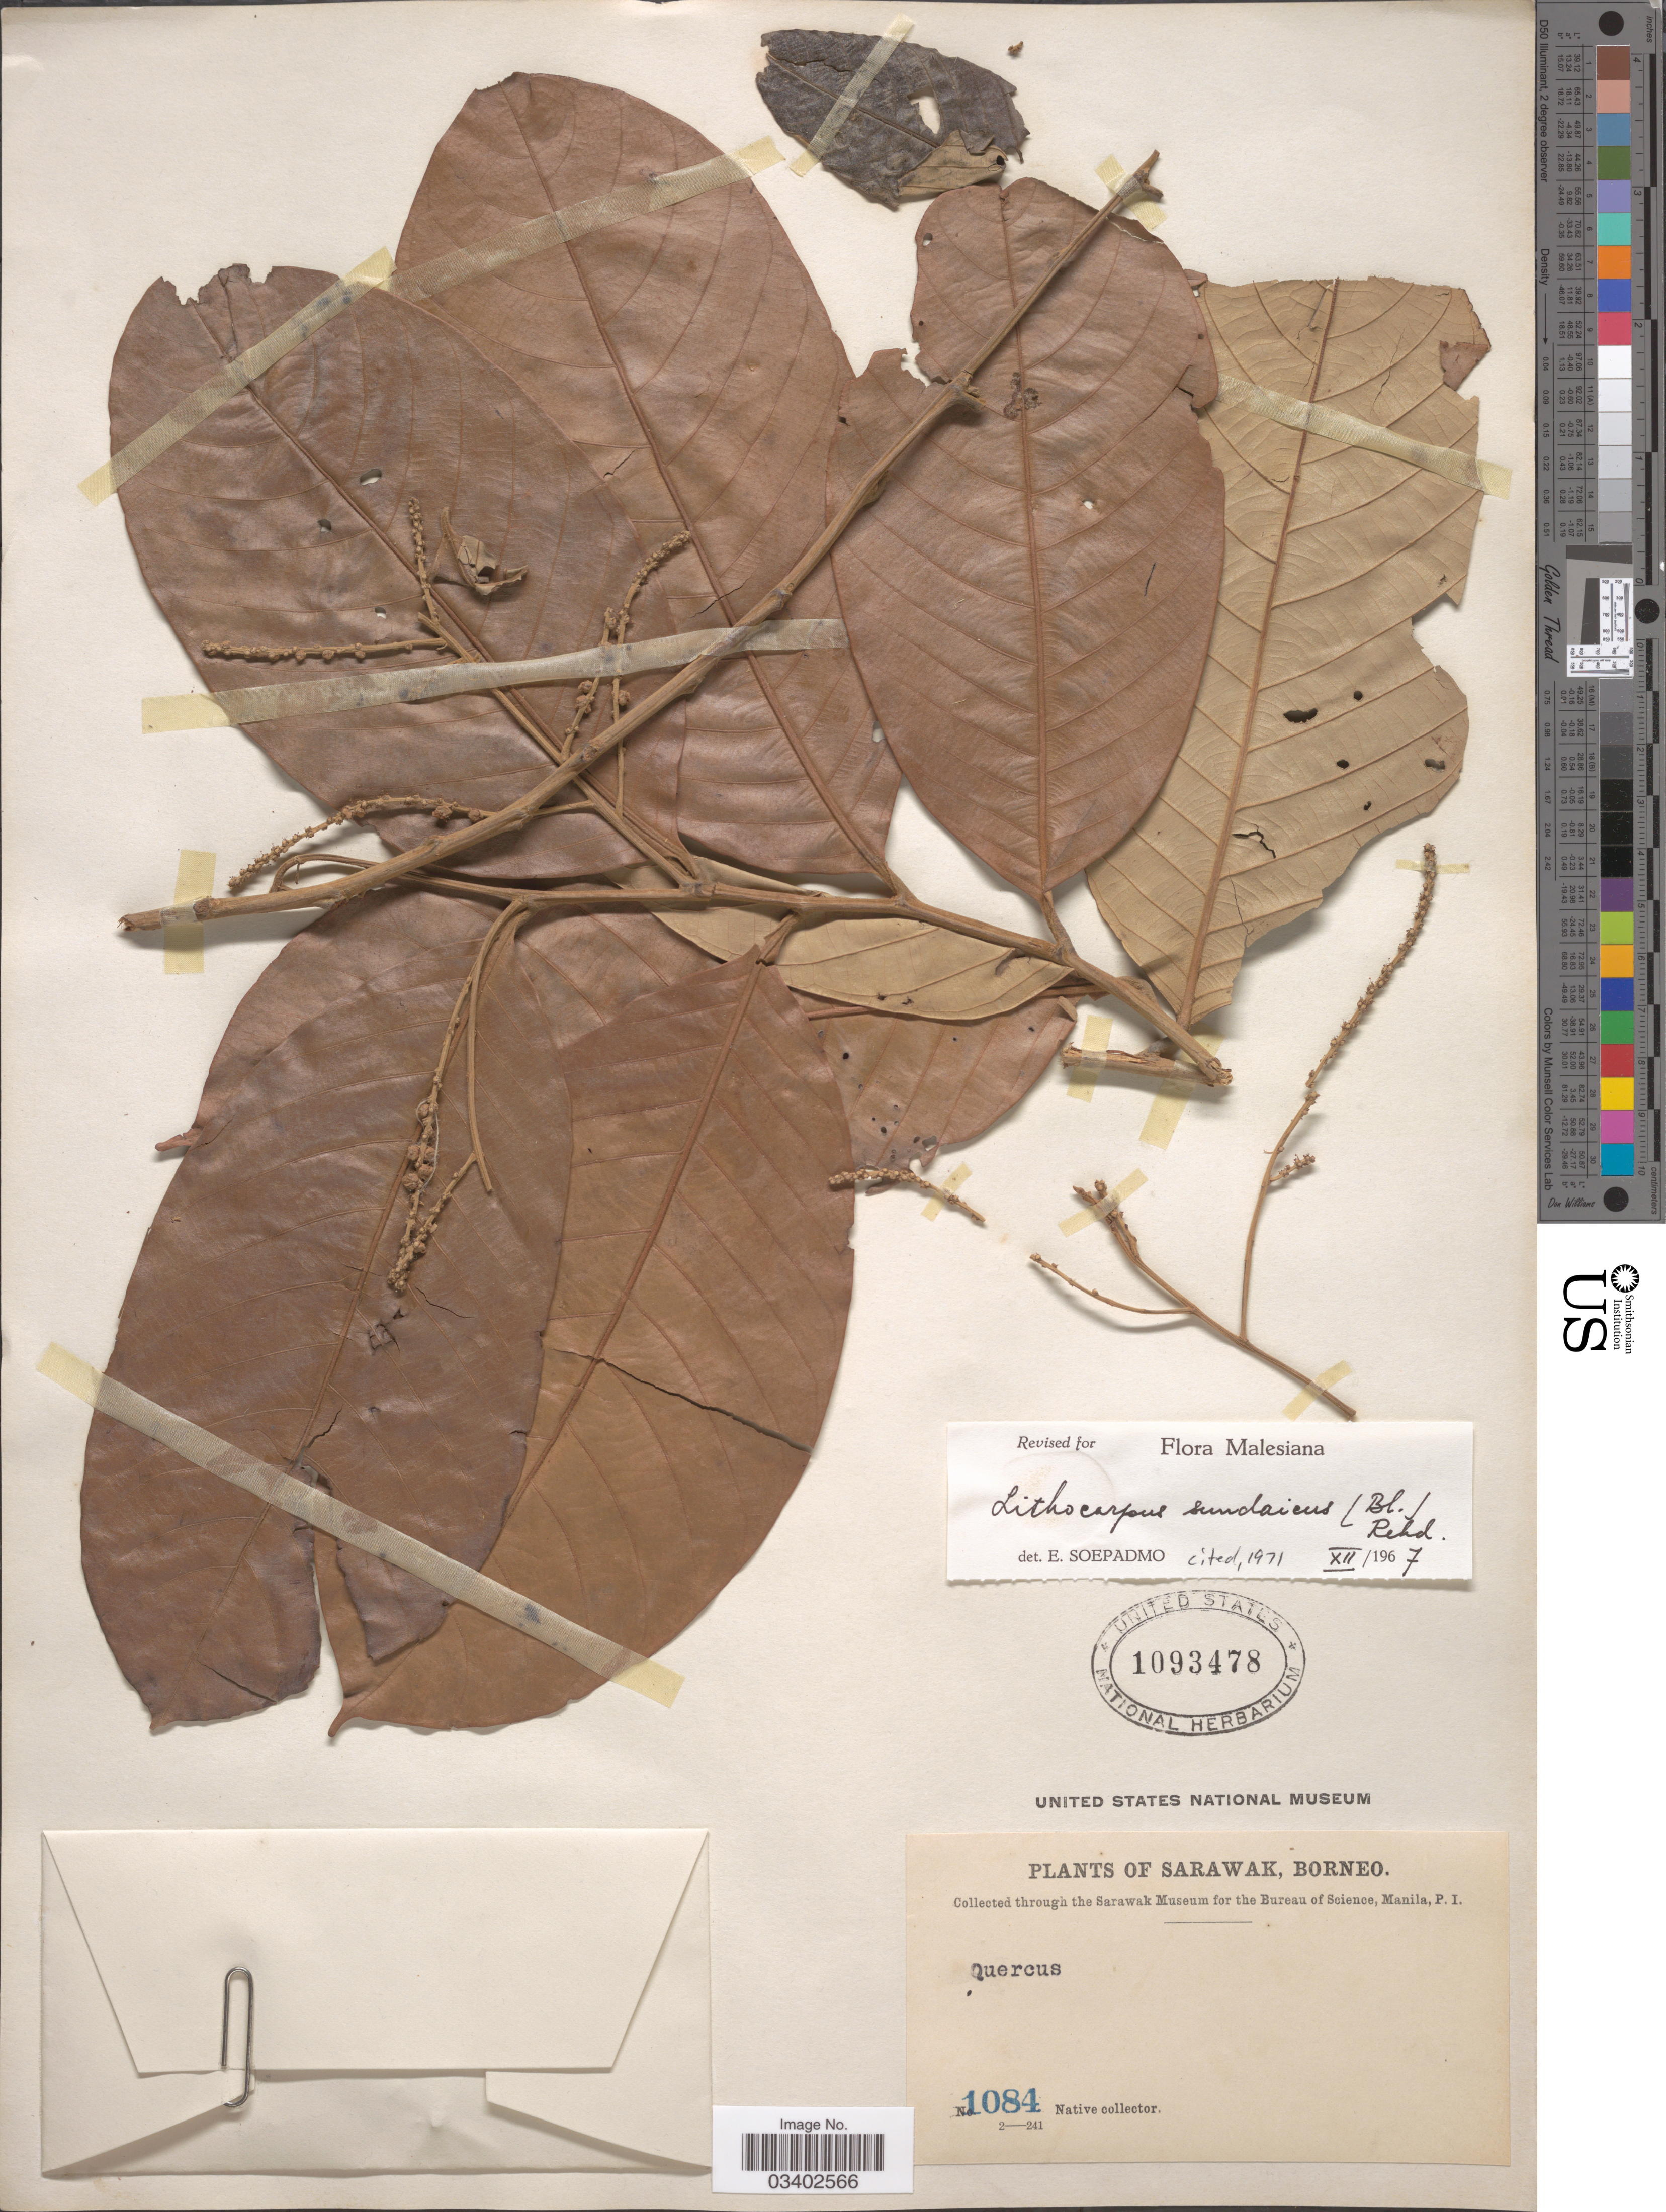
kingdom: Plantae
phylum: Tracheophyta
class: Magnoliopsida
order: Fagales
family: Fagaceae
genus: Lithocarpus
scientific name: Lithocarpus sundaicus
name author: (Blume) Rehder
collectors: Native collector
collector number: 1084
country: Malaysia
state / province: Sarawak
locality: Borneo.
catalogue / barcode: US 1093478